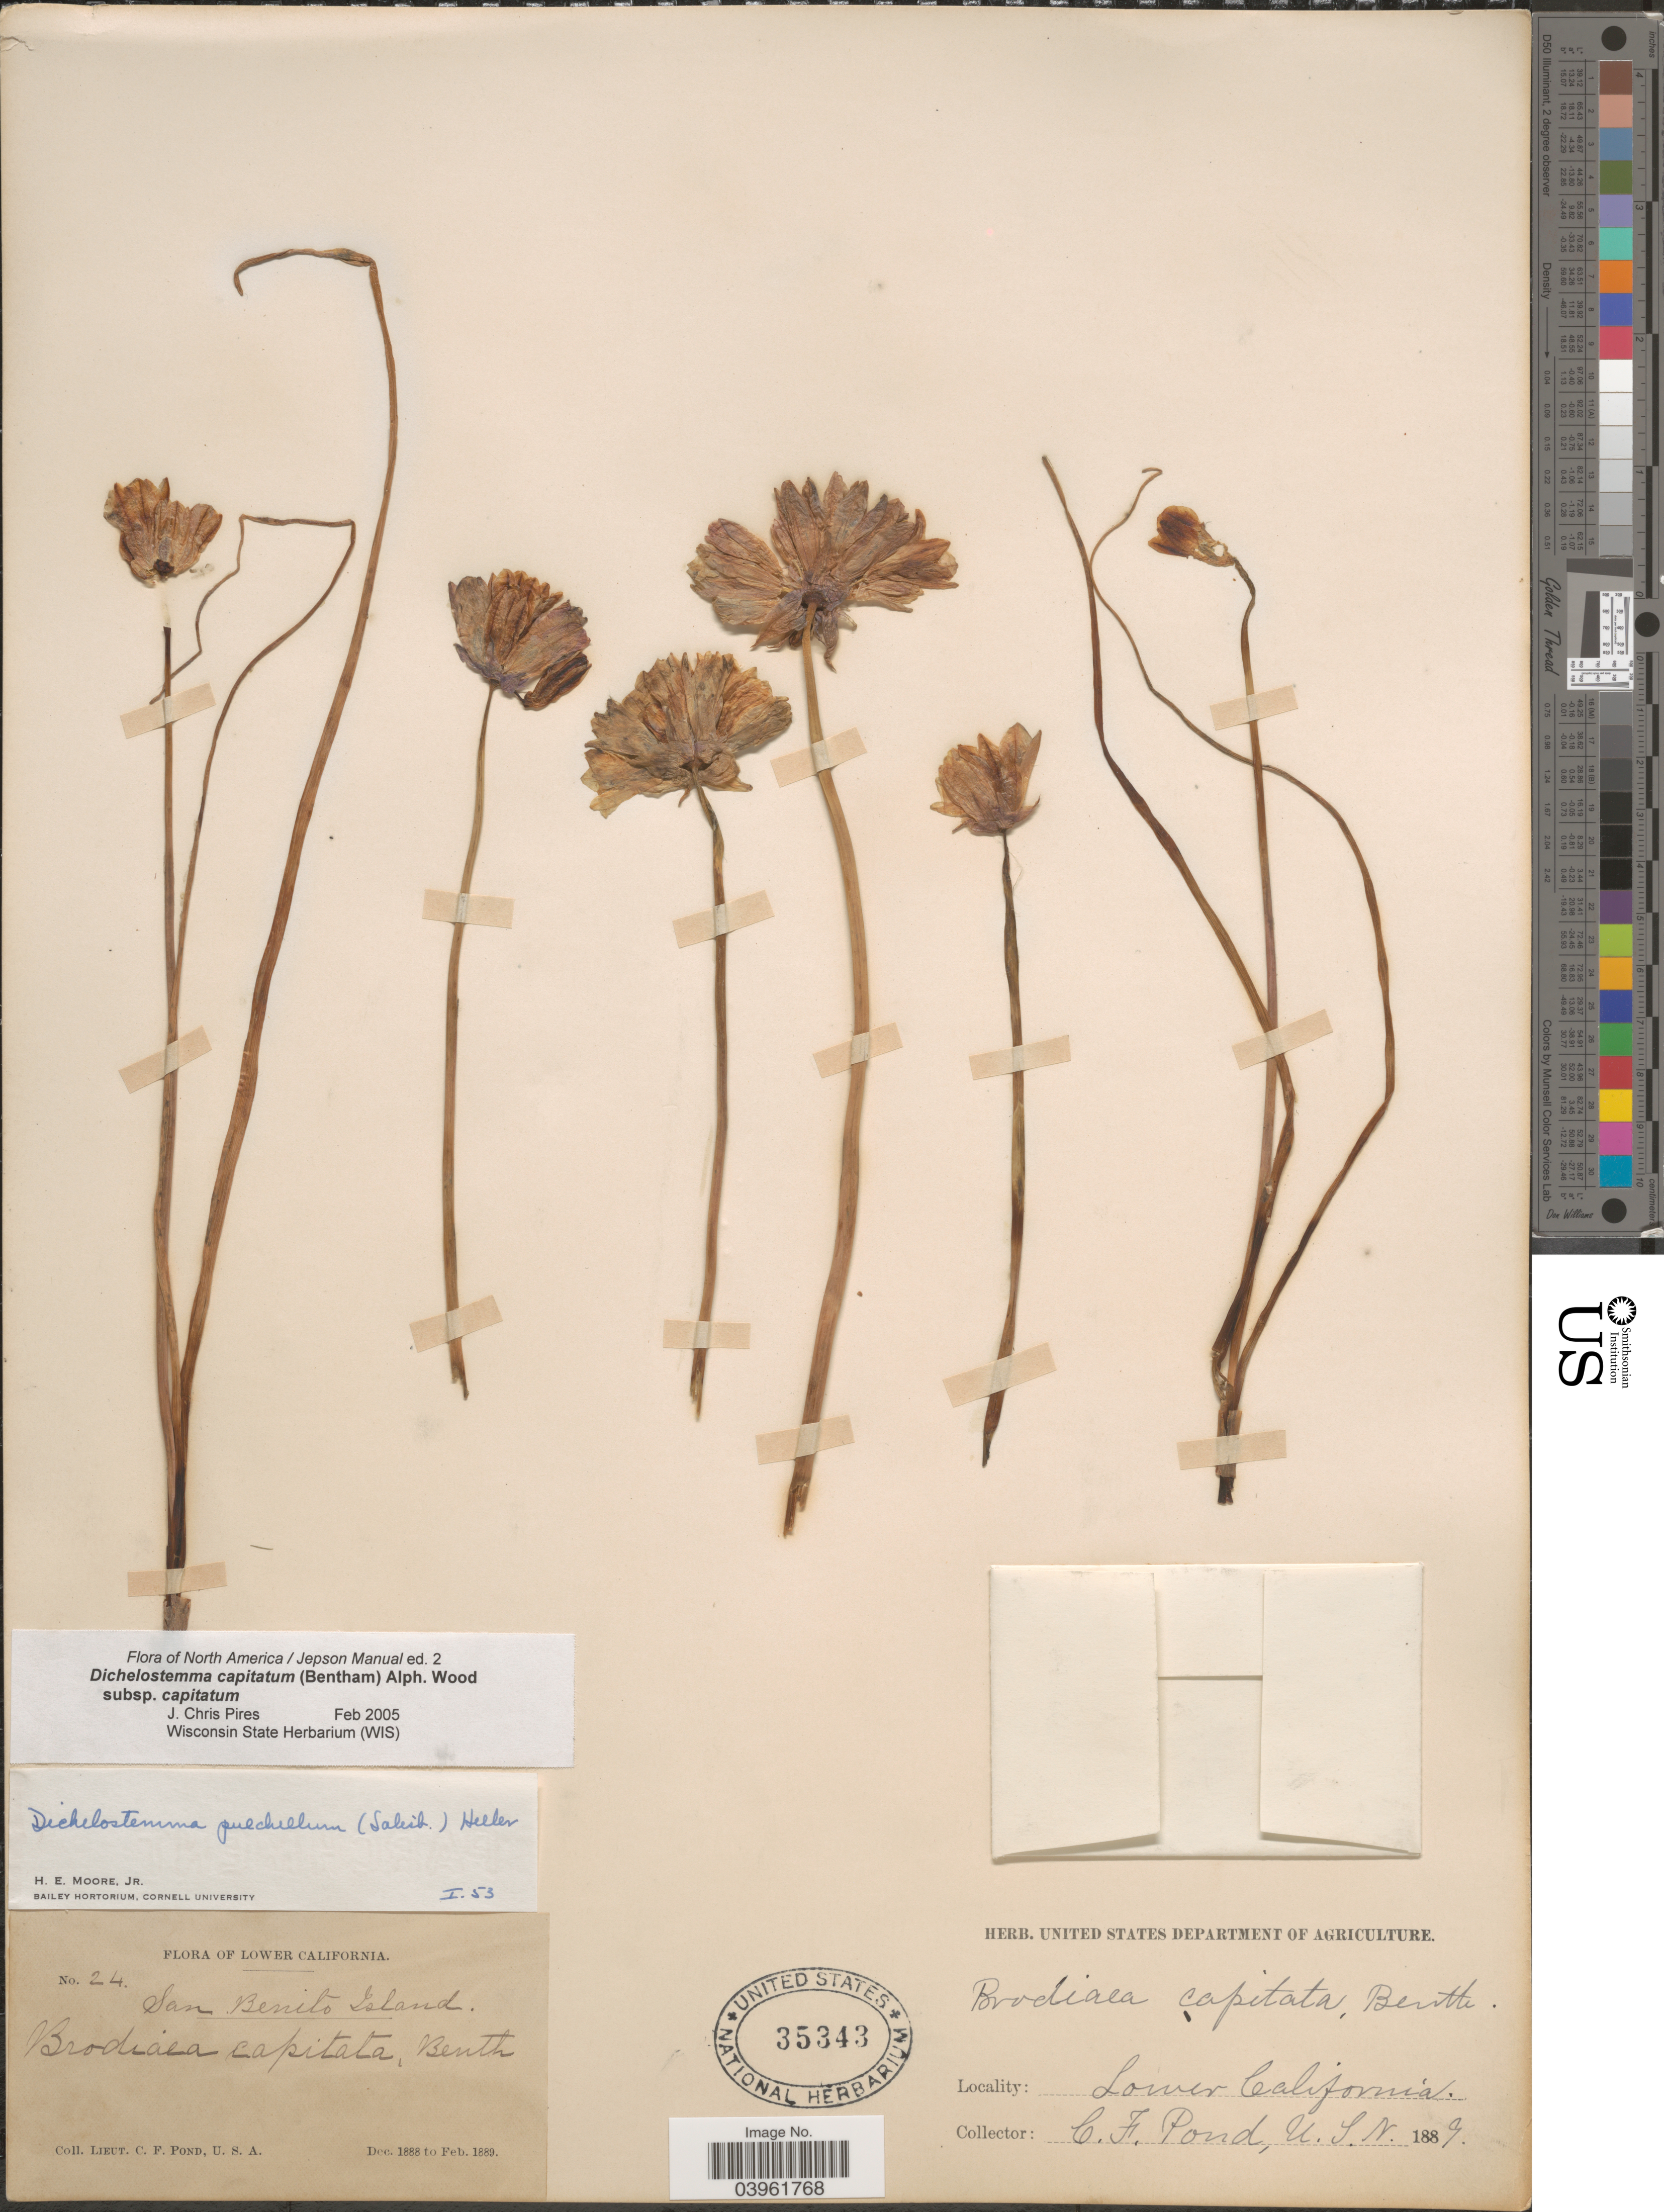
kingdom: Plantae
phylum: Tracheophyta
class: Liliopsida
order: Asparagales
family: Asparagaceae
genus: Dichelostemma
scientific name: Dichelostemma capitatum subsp. capitatum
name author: (Benth.) Alph. Wood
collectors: C. Pond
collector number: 24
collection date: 1888-12/1889-02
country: Mexico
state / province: Baja California Norte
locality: Lower California. San Benito Island.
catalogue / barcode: US 35343